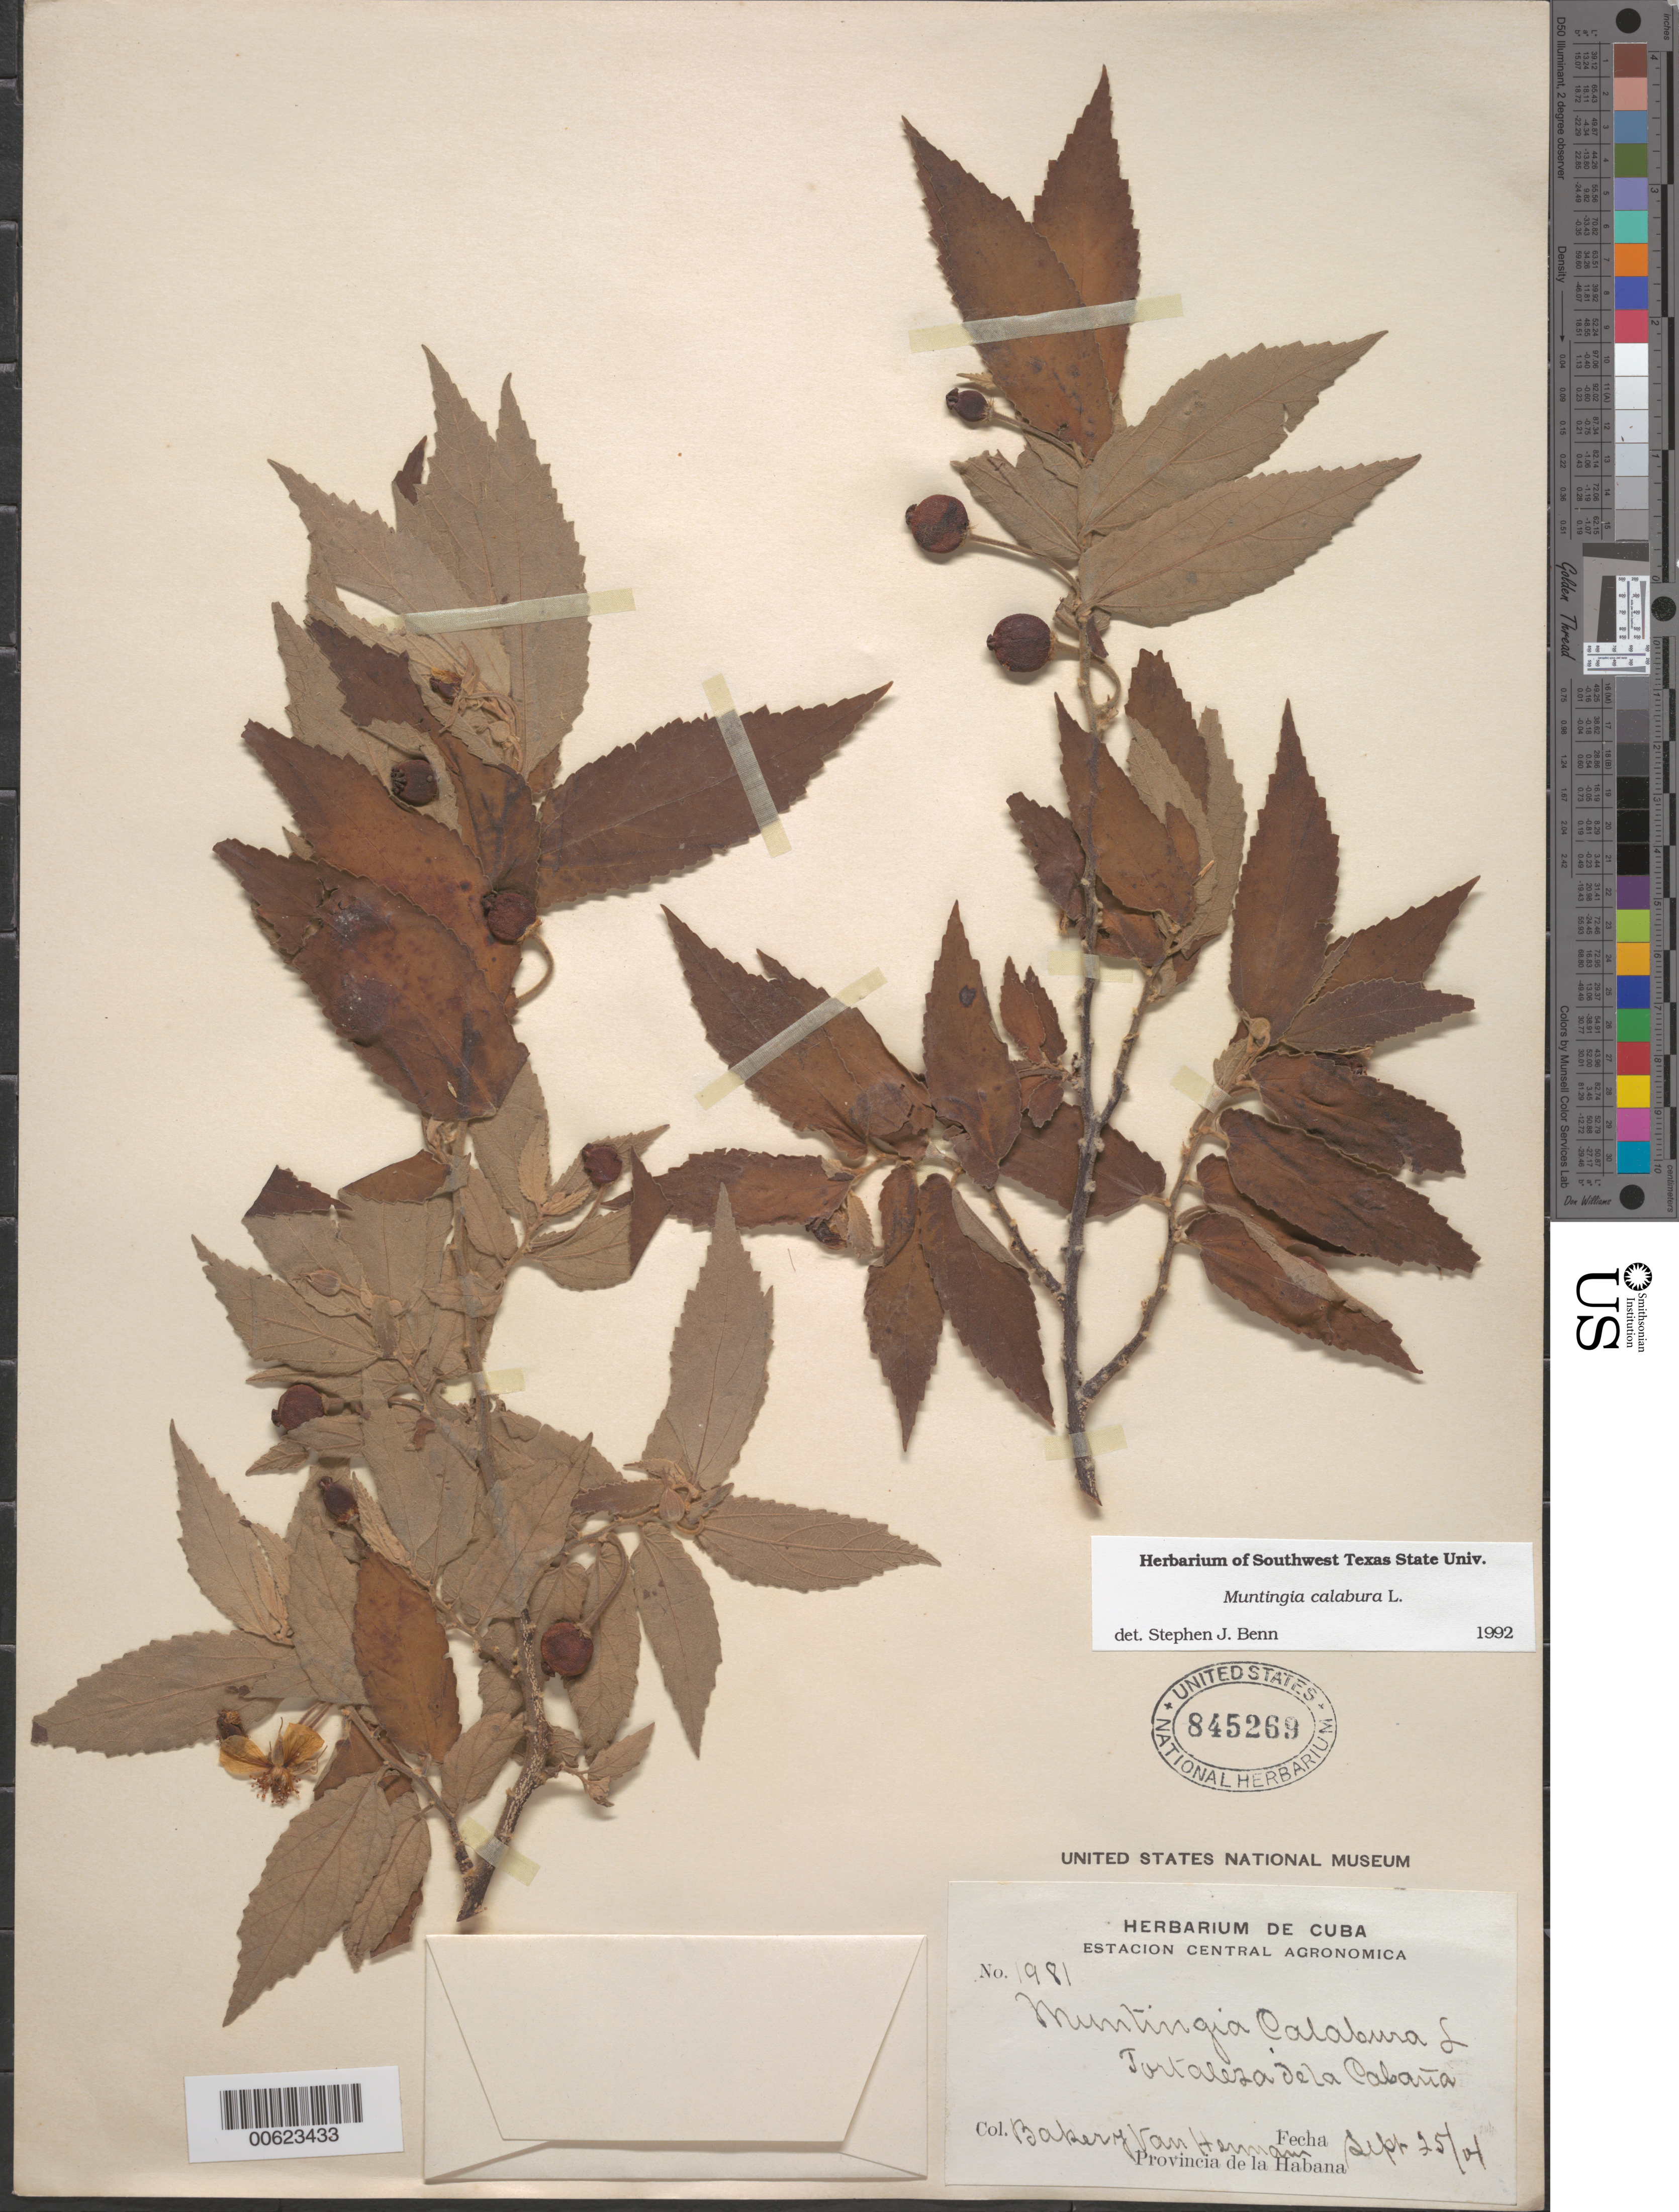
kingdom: Plantae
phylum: Tracheophyta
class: Magnoliopsida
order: Malvales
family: Muntingiaceae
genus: Muntingia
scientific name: Muntingia calabura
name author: L.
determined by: Benn, S. J.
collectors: -- Baker & H. A. Van Hermann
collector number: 1981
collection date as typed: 25 Sep 1904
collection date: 1904-09-25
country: Cuba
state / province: La Habana (city)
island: Greater Antilles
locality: Fortaleza de La Cabaña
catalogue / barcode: US 845269